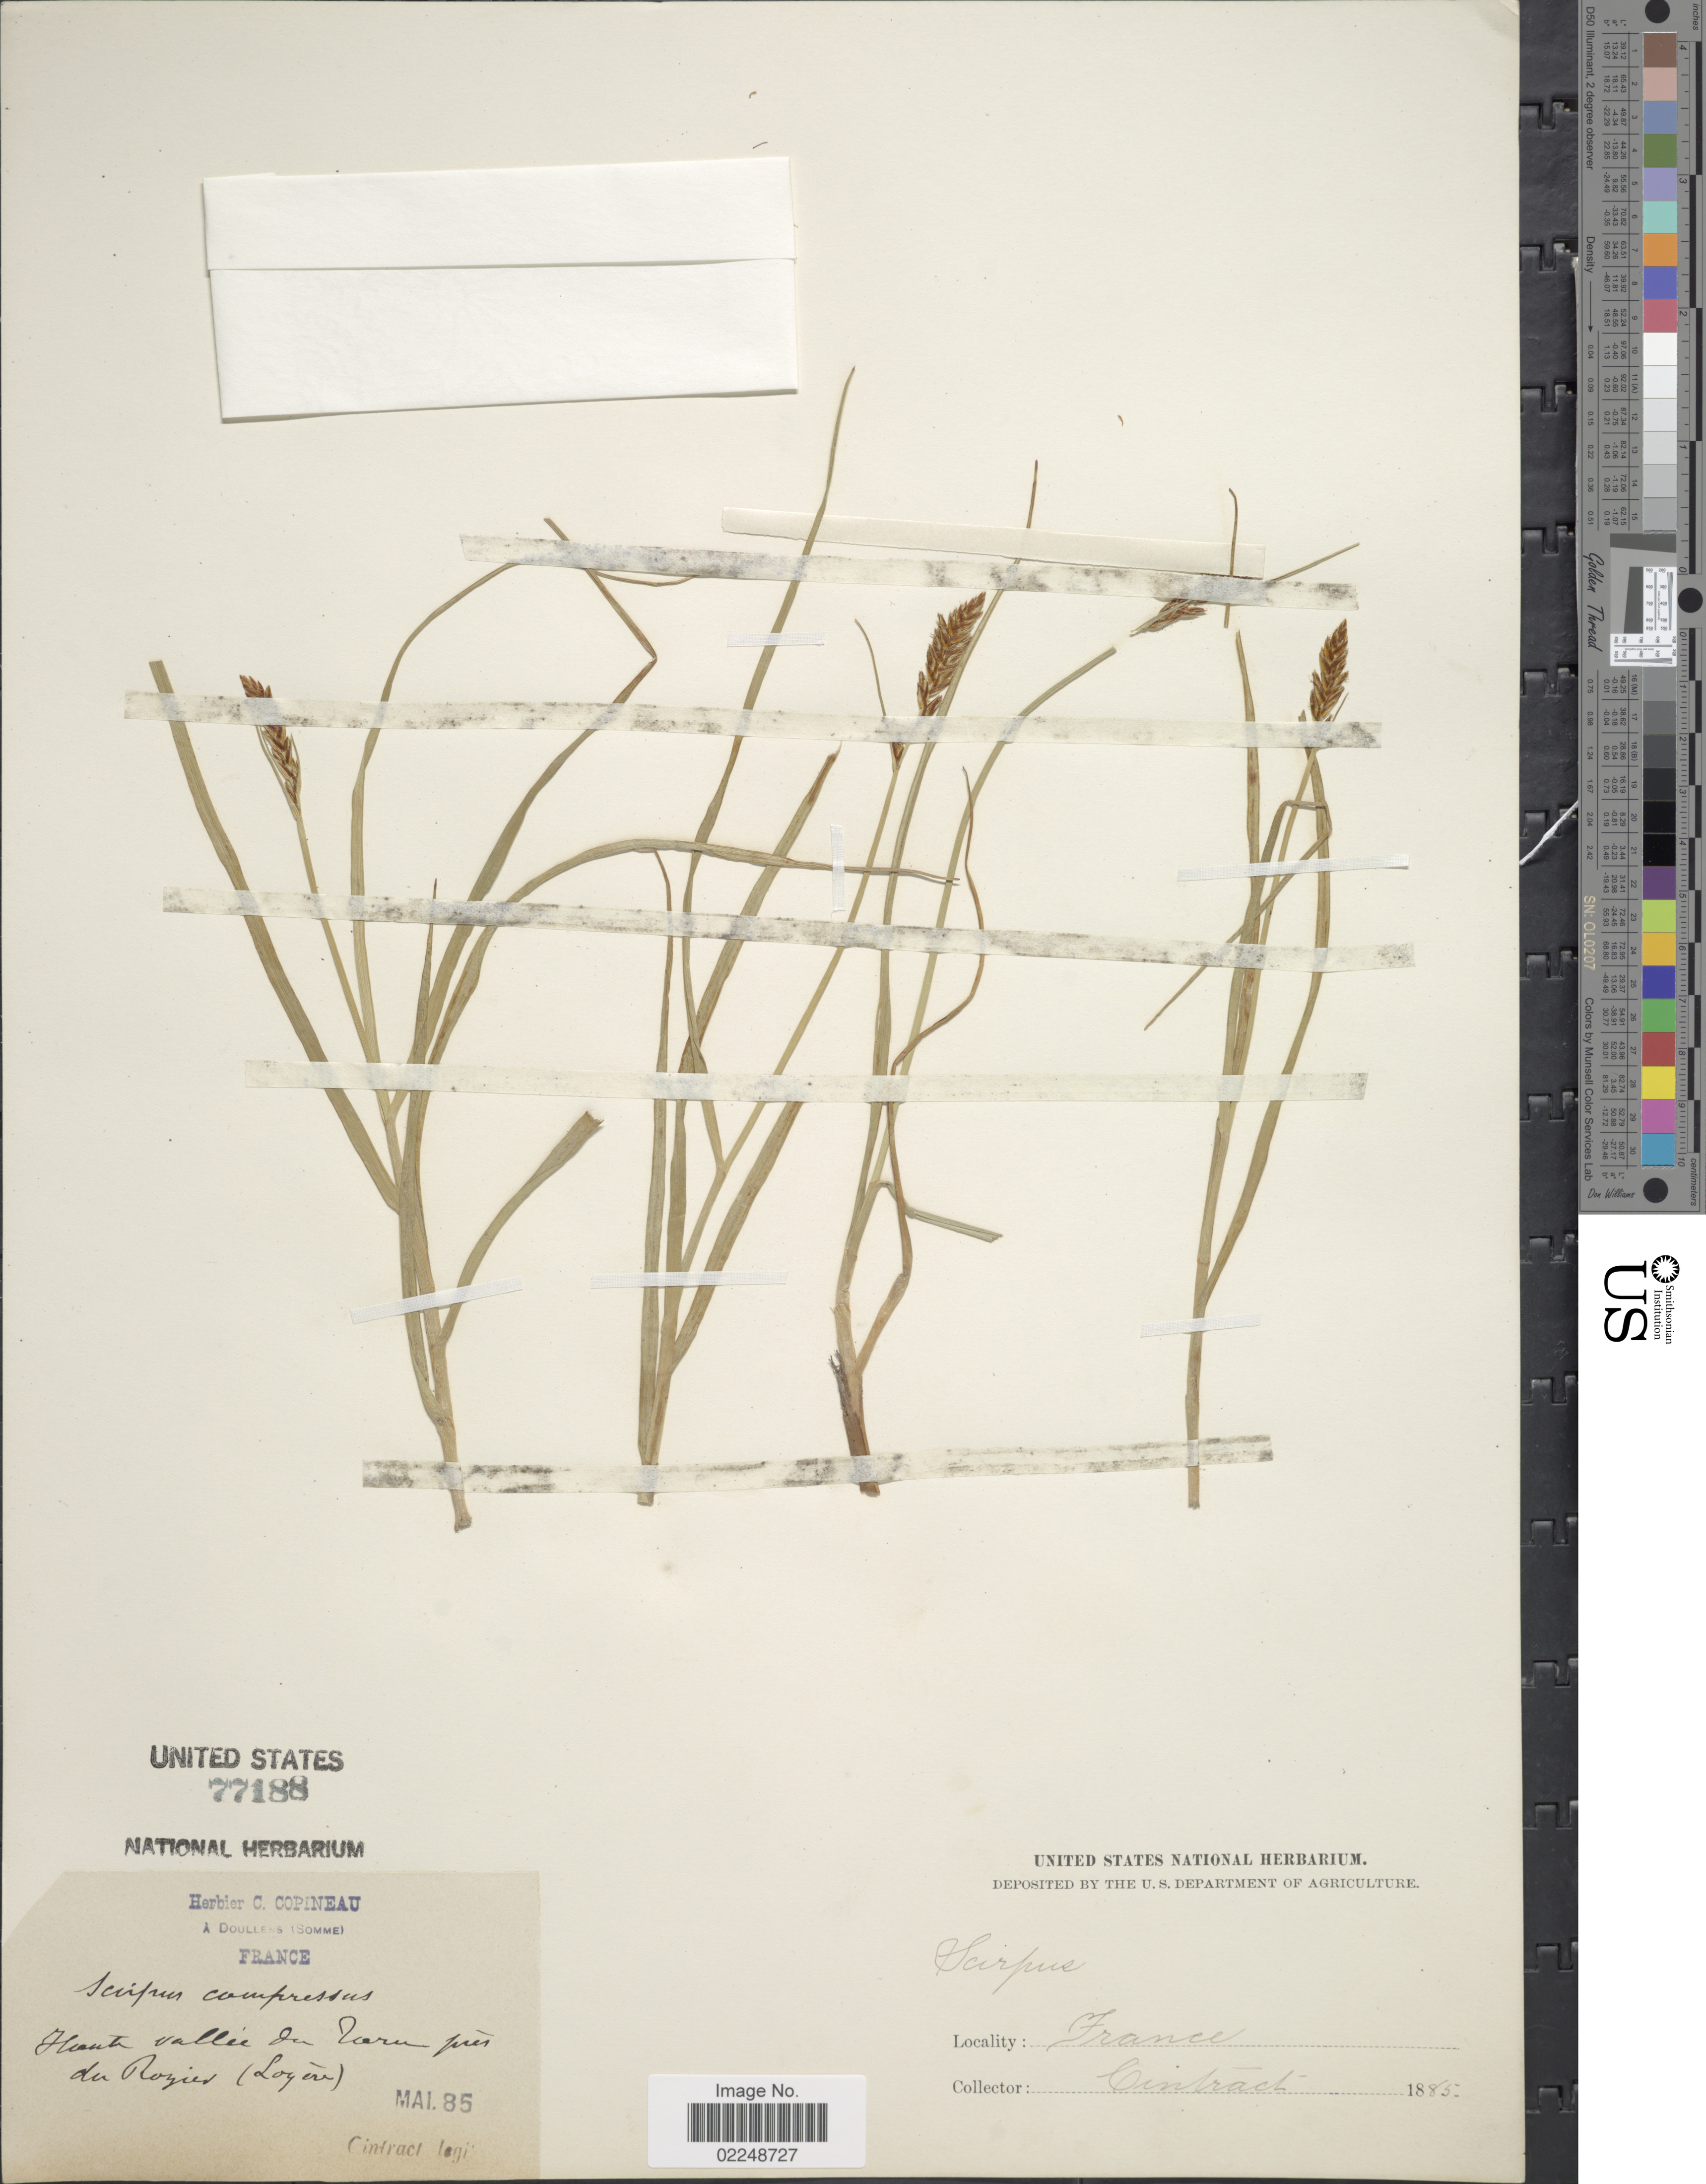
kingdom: Plantae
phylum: Tracheophyta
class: Liliopsida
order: Poales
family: Cyperaceae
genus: Blysmus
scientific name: Blysmus compressus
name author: (L.) Panzer ex Link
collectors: Cintract, --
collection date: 1885-05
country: France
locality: Haute vallee du Toru pres de Rogier (Loyere)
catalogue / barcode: US 77188